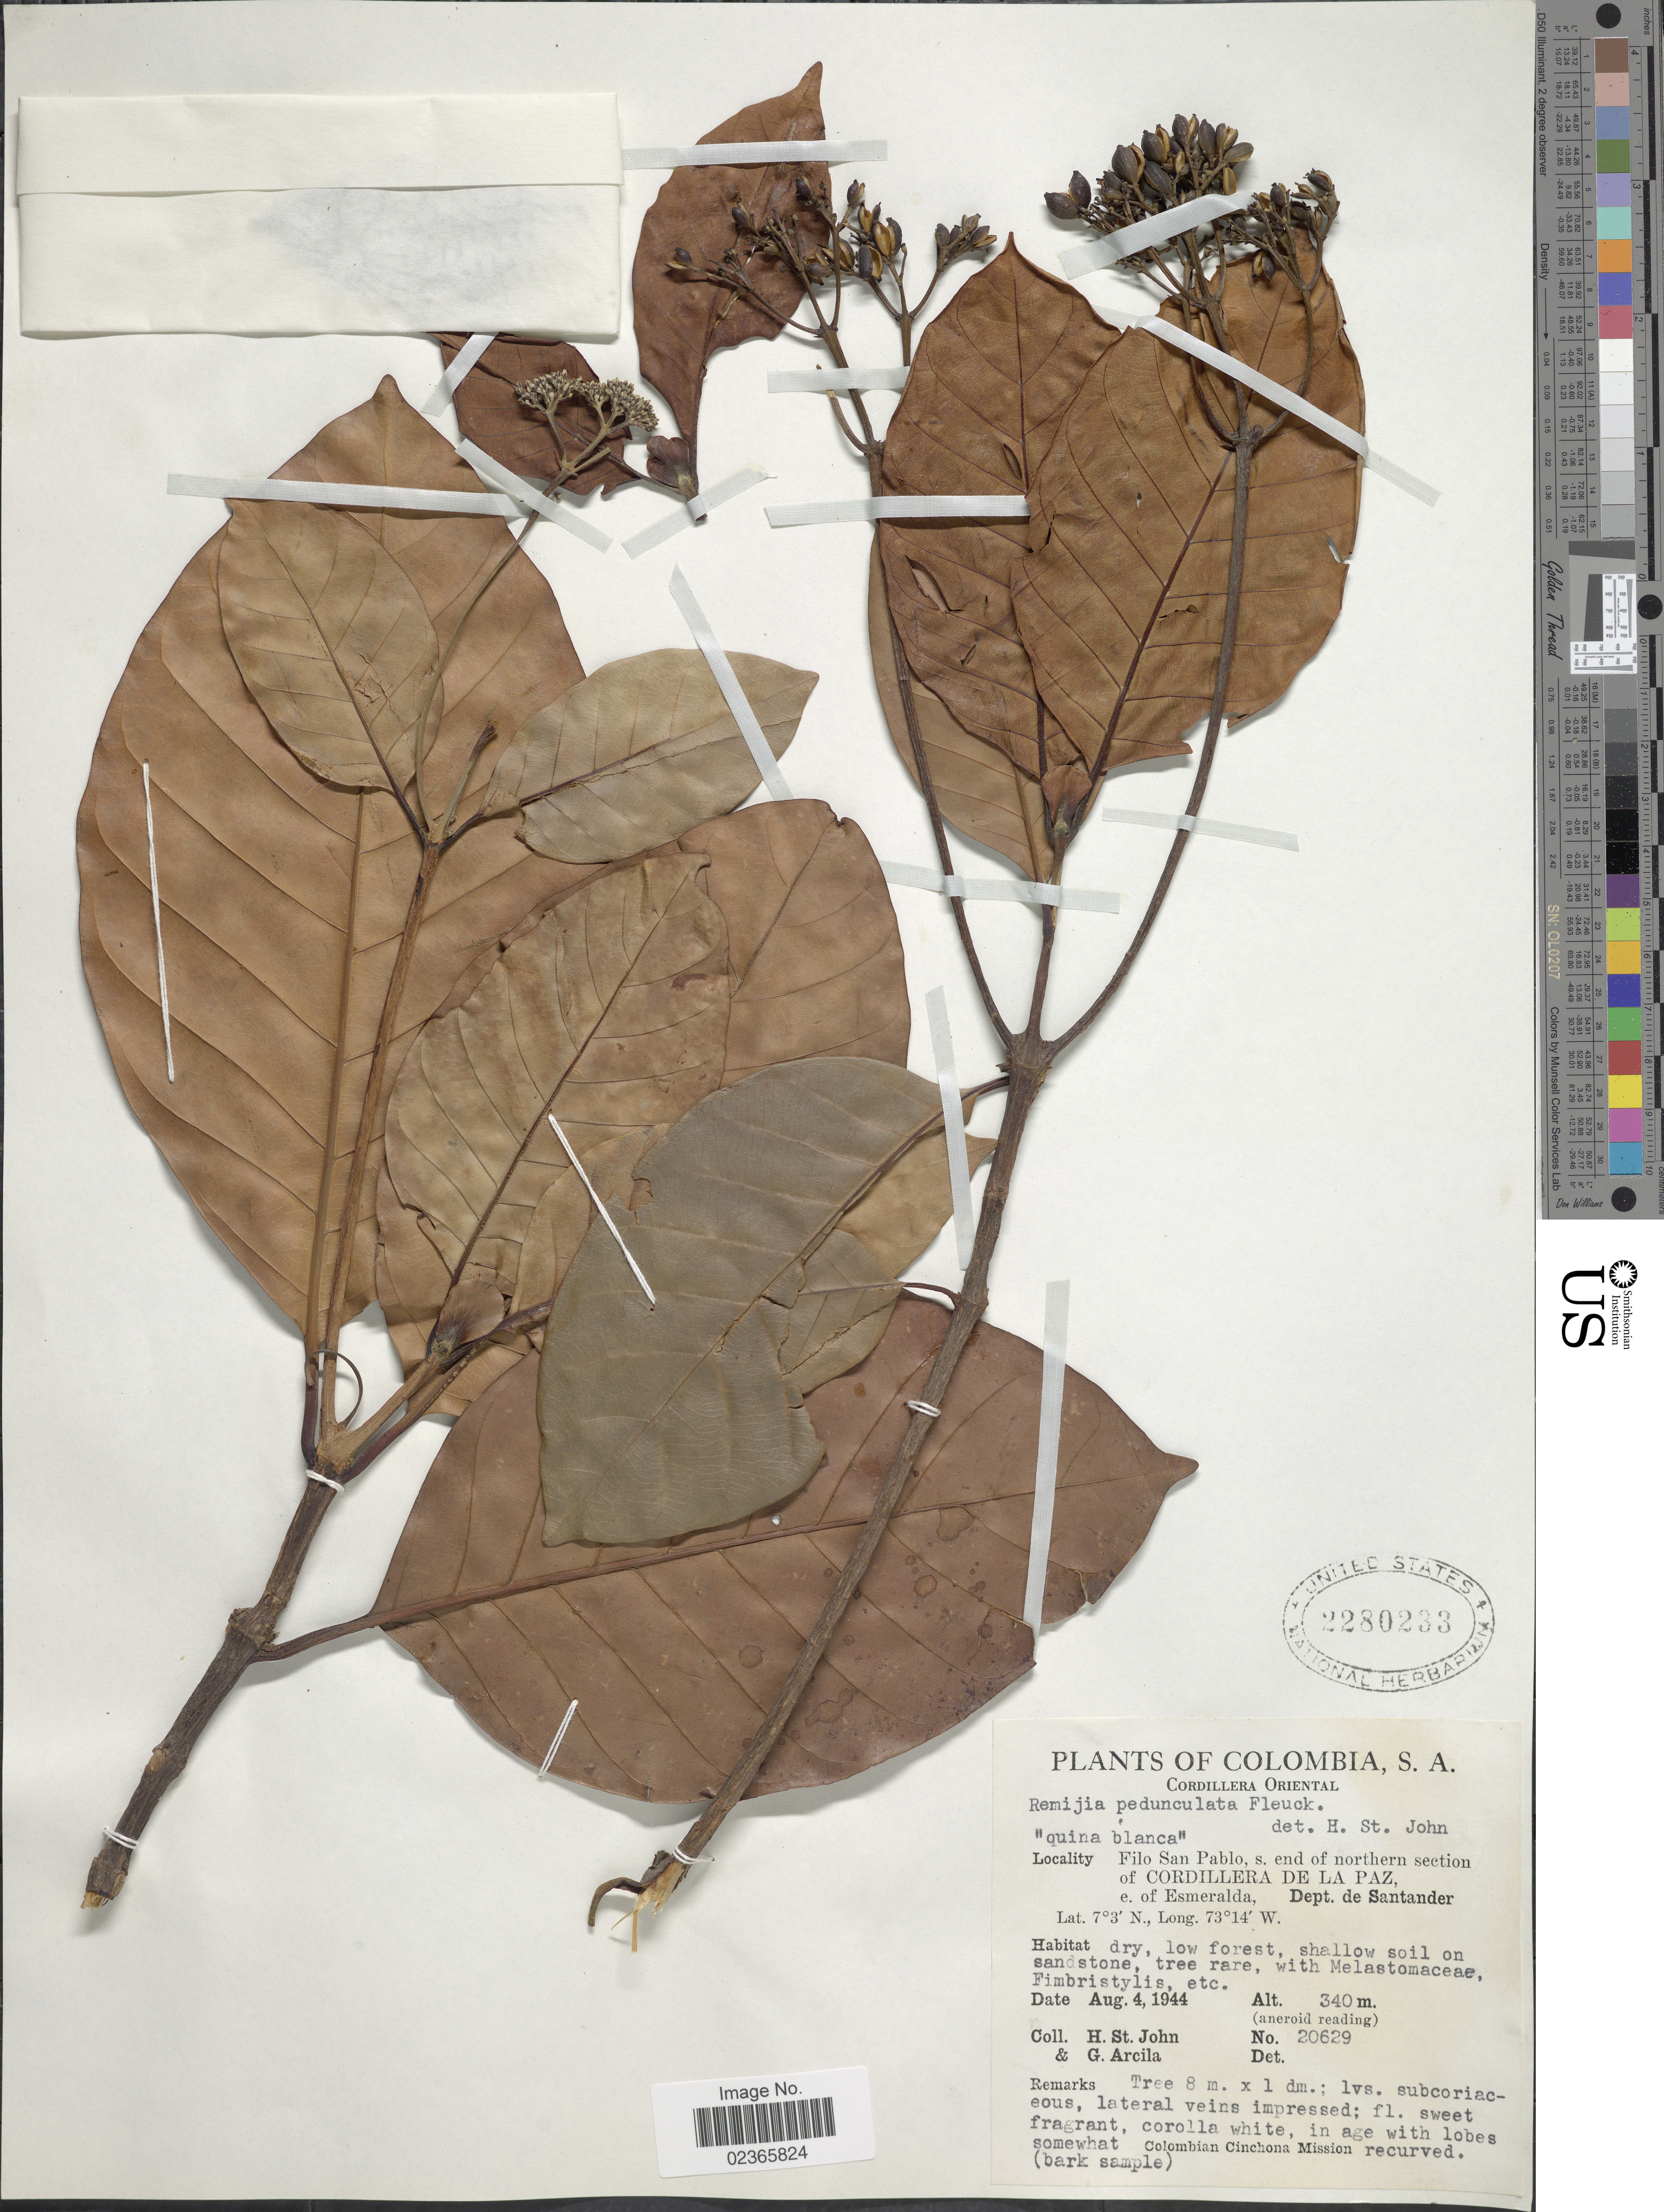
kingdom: Plantae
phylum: Tracheophyta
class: Magnoliopsida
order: Gentianales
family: Rubiaceae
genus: Remijia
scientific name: Remijia pedunculata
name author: (H. Karst.) Fluck.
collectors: H. St. John & G. Arcila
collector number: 20629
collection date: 1944-08-04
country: Colombia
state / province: Santander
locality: Cordillera Oriental, Filo San Pablo, s. end of northern section of Cordillera de La Paz, e. of Esmeralda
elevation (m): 340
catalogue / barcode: US 2280233